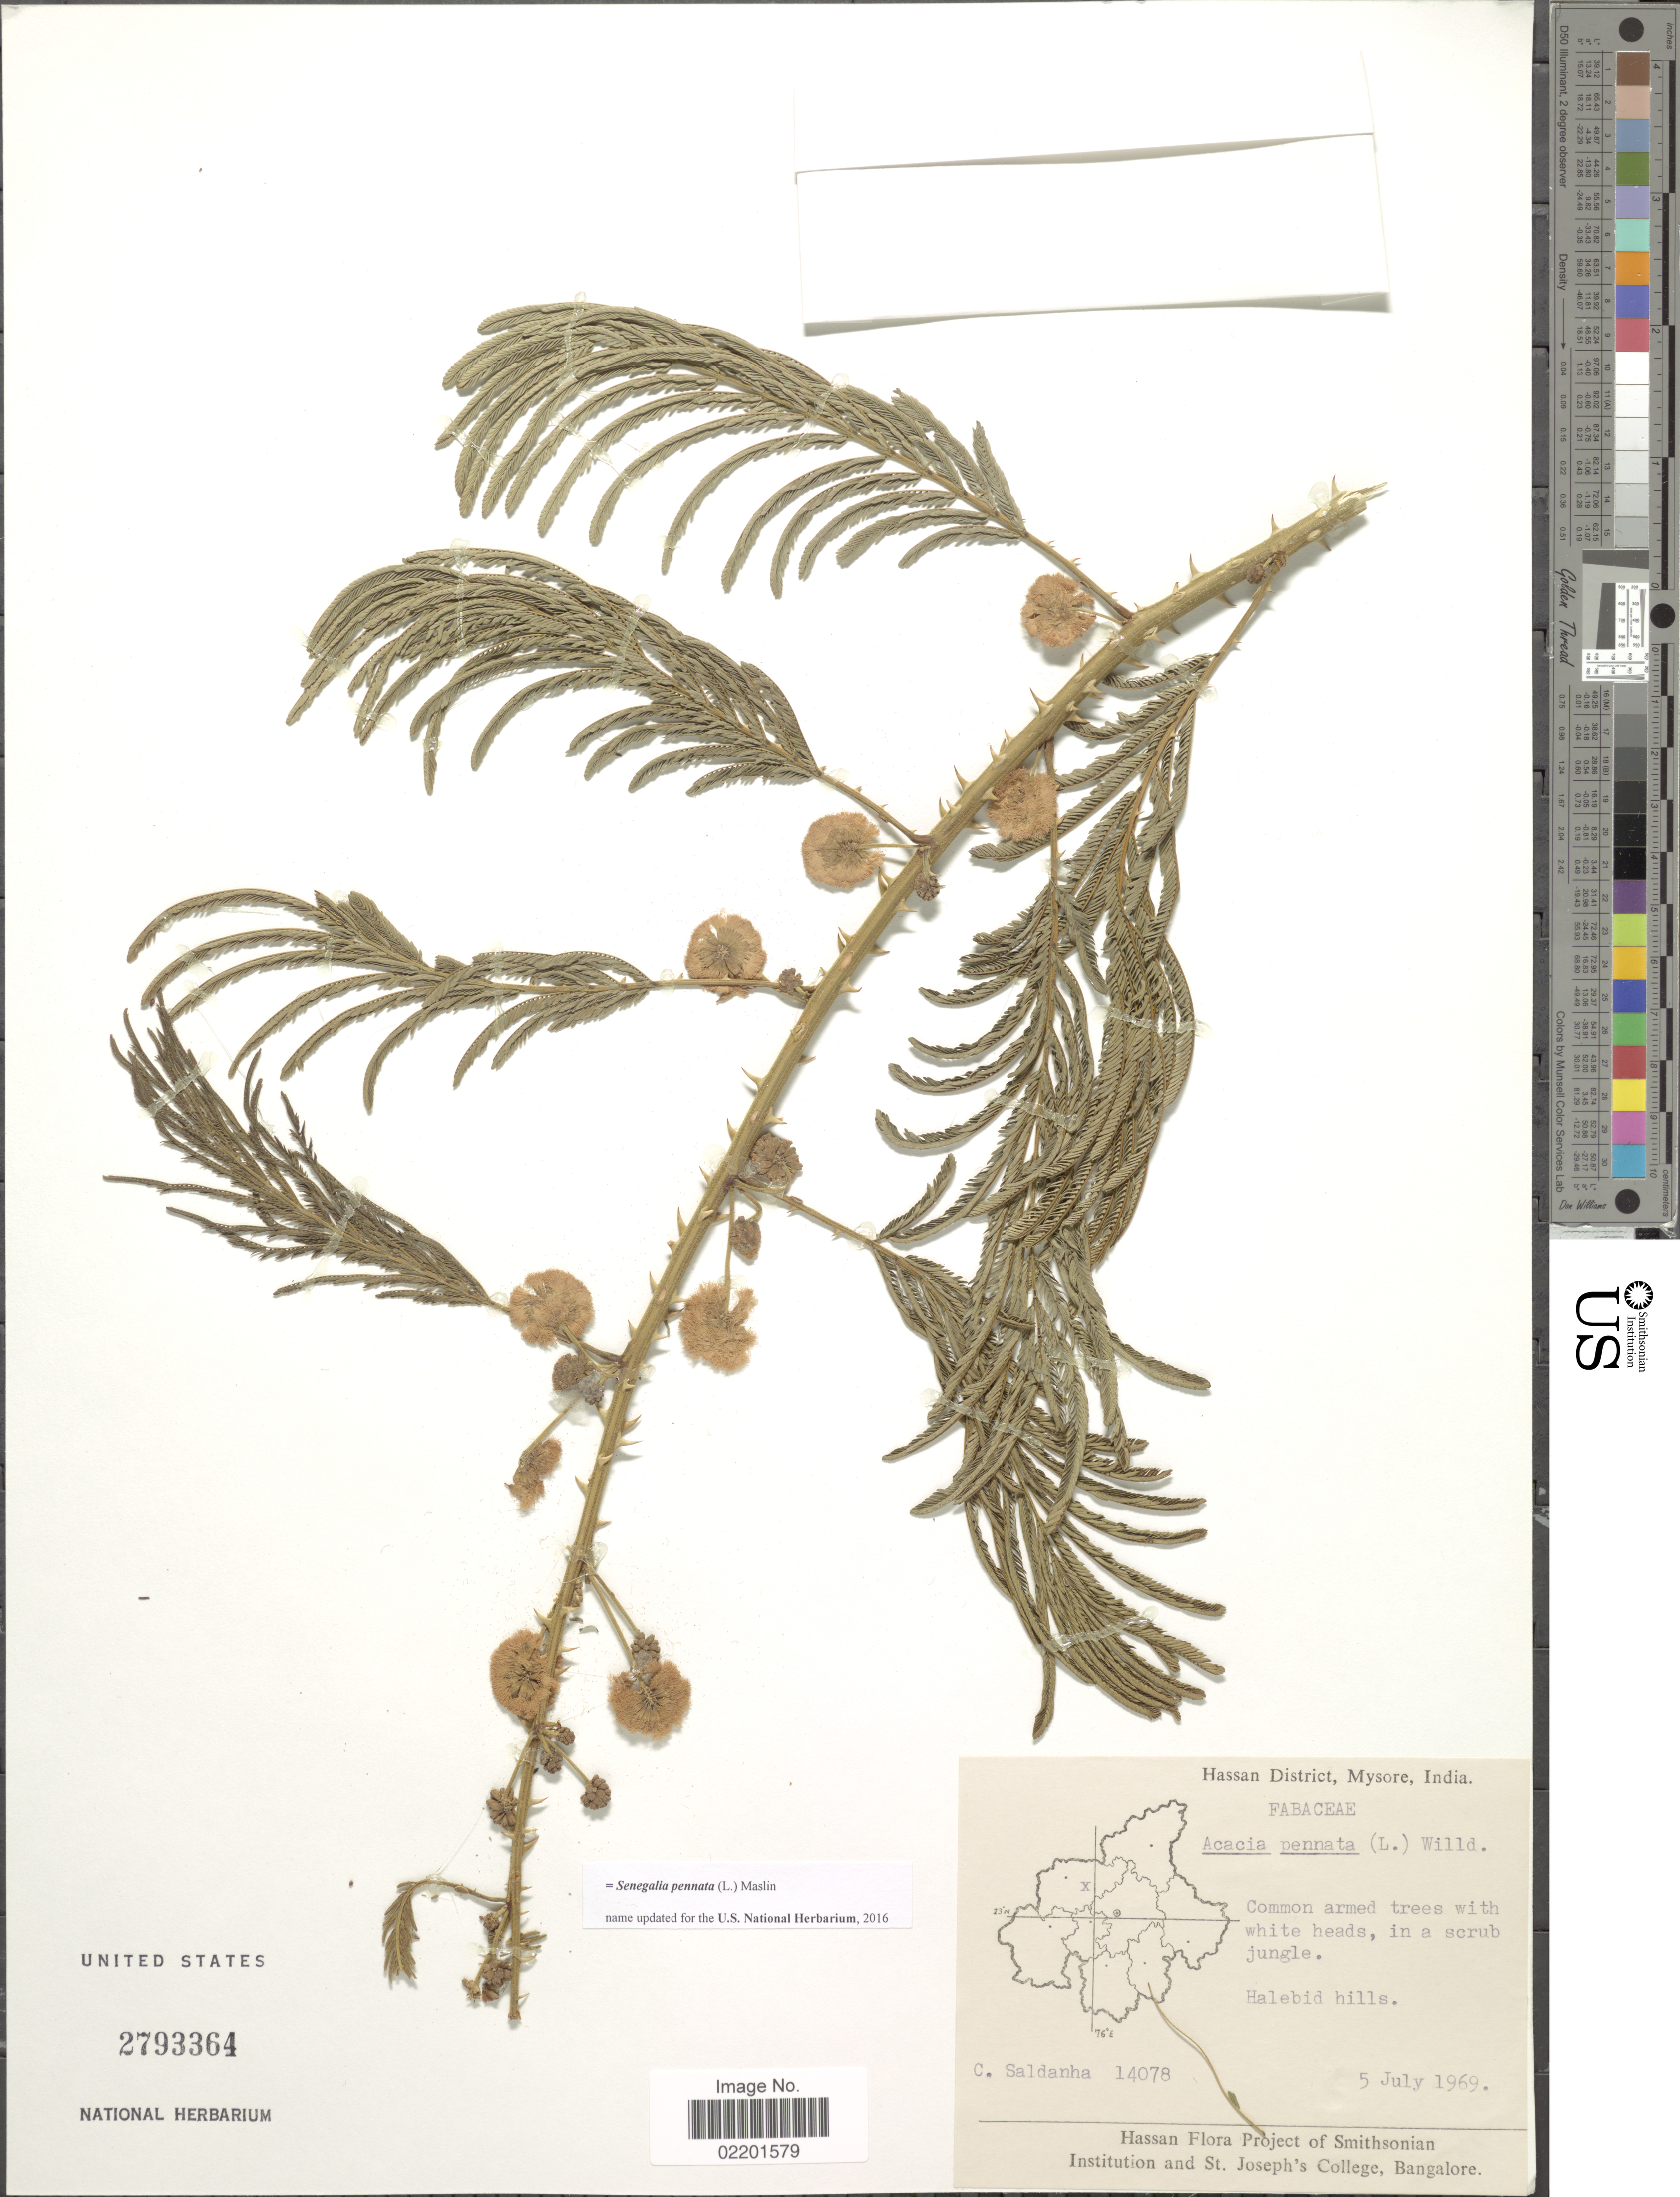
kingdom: Plantae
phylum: Tracheophyta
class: Magnoliopsida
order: Fabales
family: Fabaceae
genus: Senegalia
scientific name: Senegalia pennata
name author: (L.) Maslin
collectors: C. Saldanha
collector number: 14078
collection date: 1969-07-05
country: India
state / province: Karnataka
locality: Hassan District, Mysore, India. Halebid hills.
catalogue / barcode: US 2793364